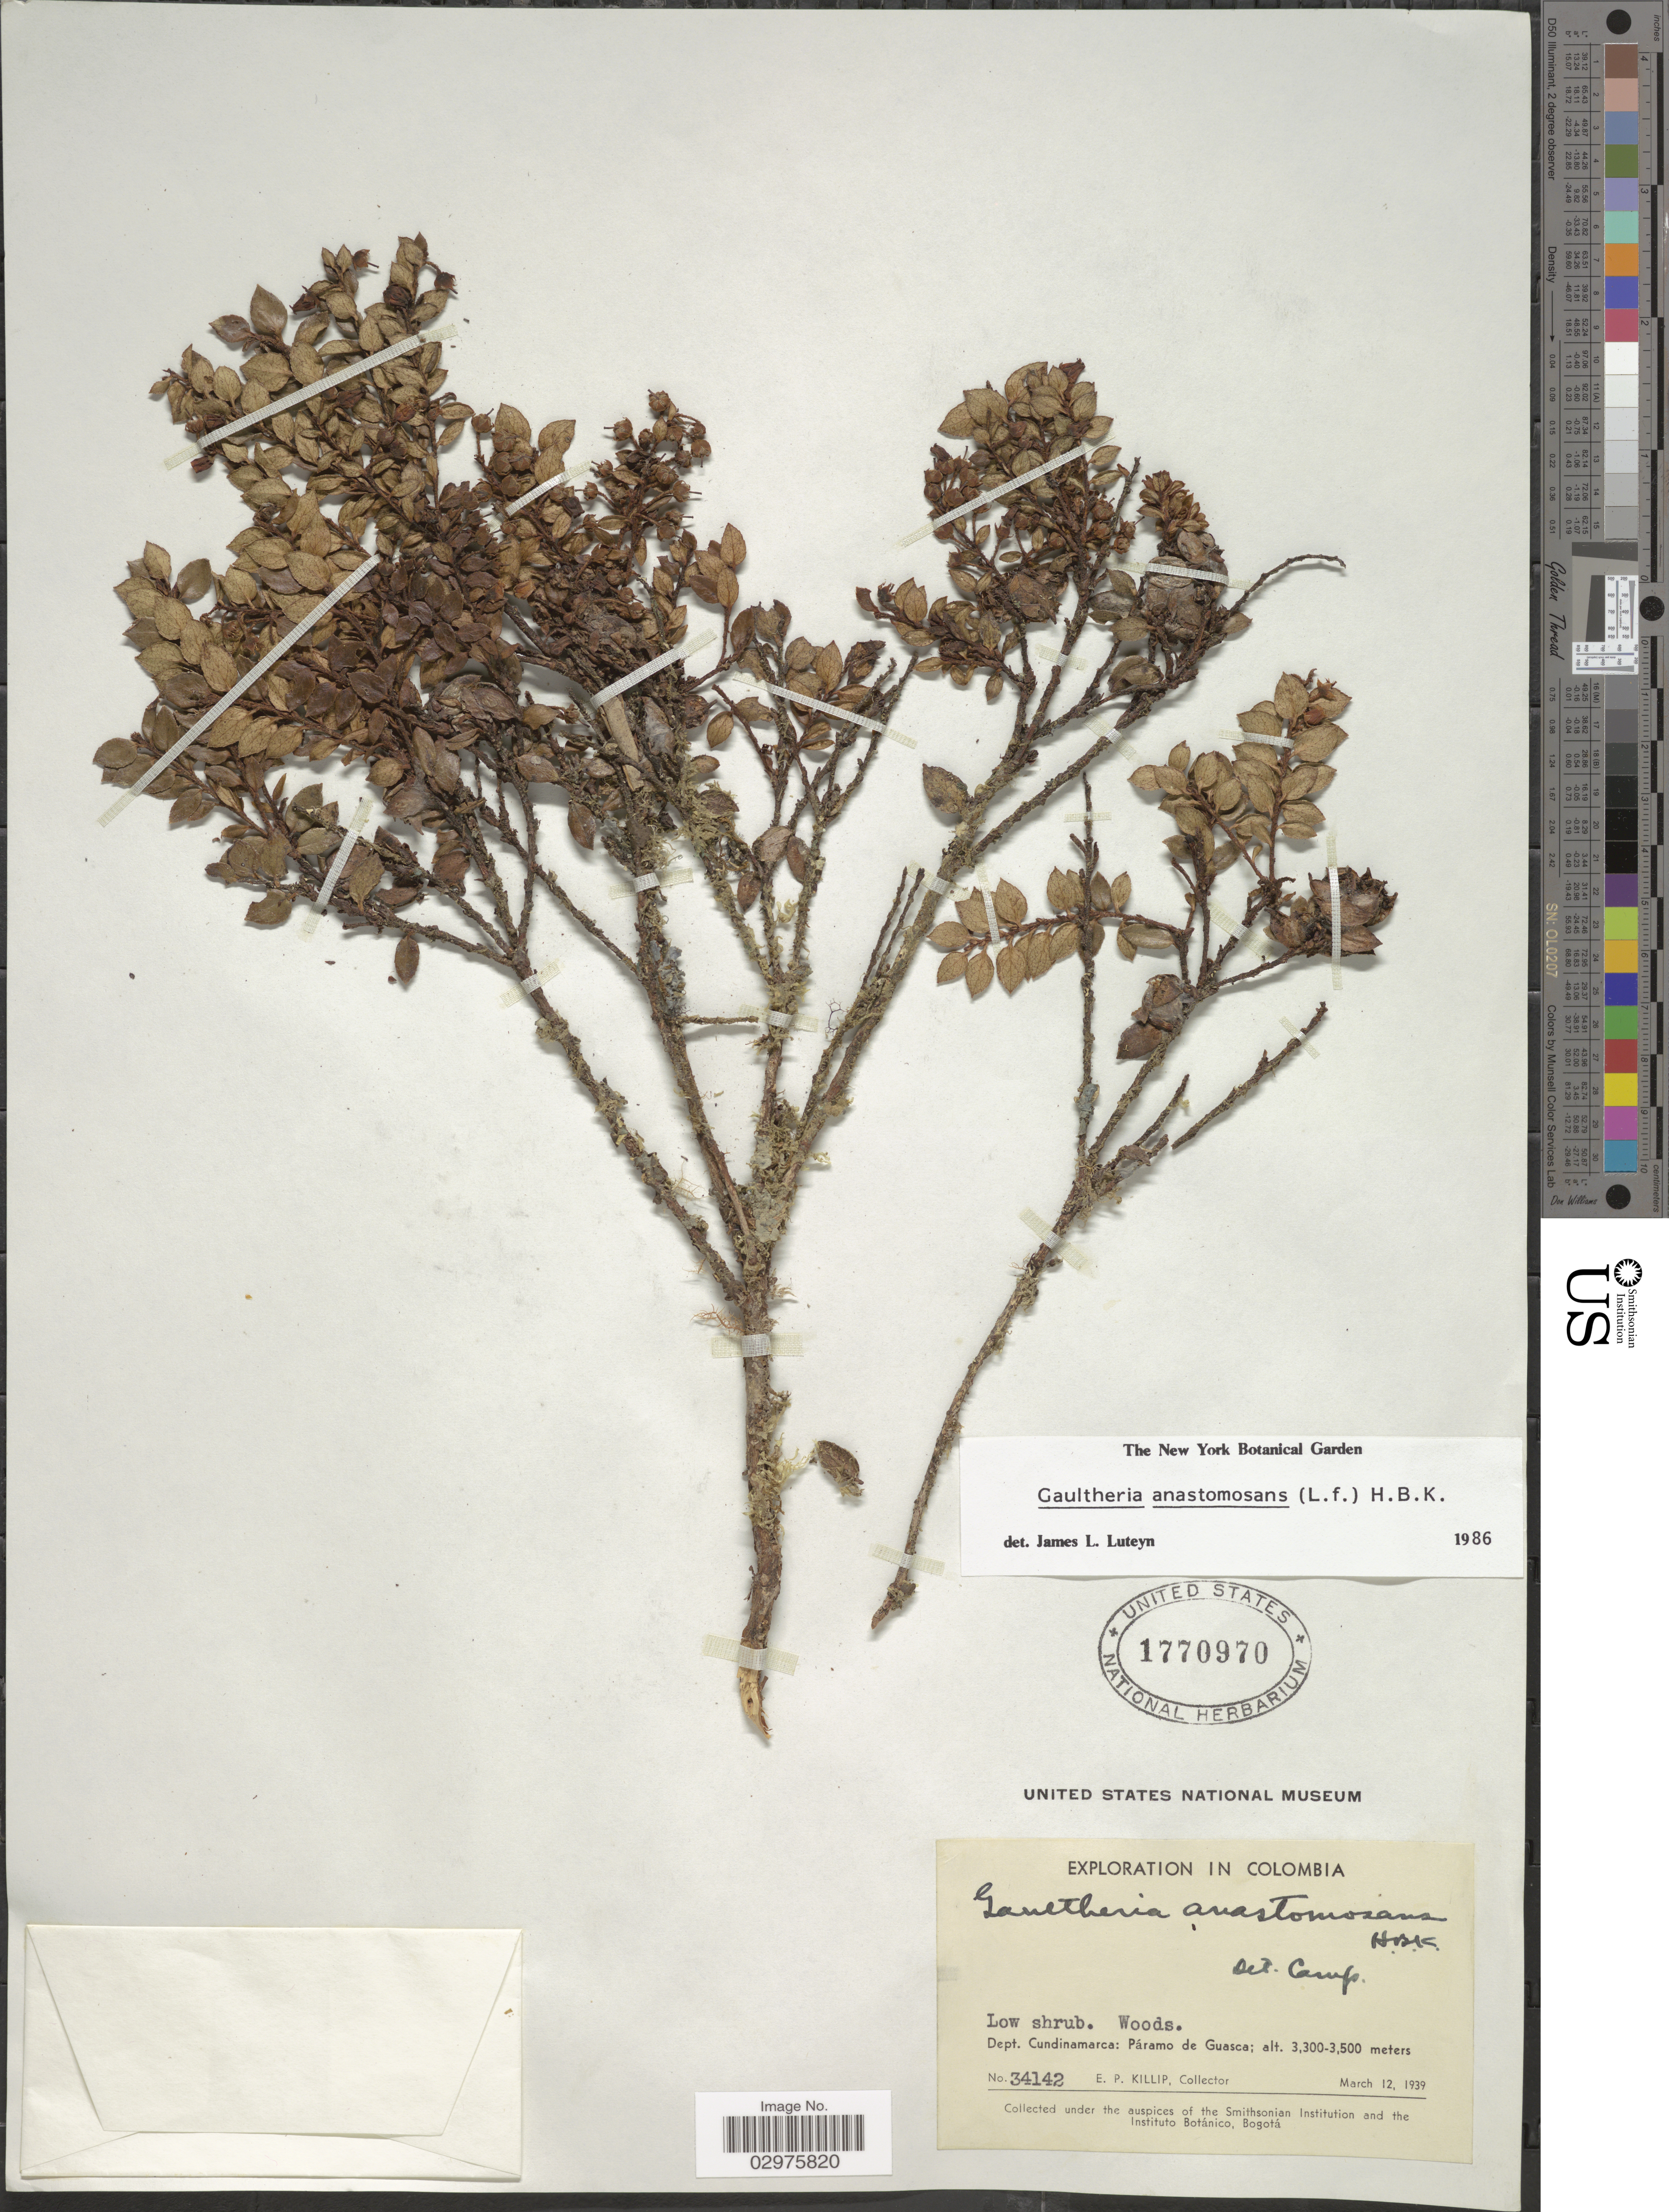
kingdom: Plantae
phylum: Tracheophyta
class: Magnoliopsida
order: Ericales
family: Ericaceae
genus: Gaultheria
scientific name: Gaultheria anastomosans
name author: (L. f.) Kunth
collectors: E. P. Killip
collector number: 34142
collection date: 1939-03-12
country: Colombia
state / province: Cundinamarca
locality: Dept. Cundinamarca: Páramo de Guasca.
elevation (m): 3300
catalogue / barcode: US 1770970